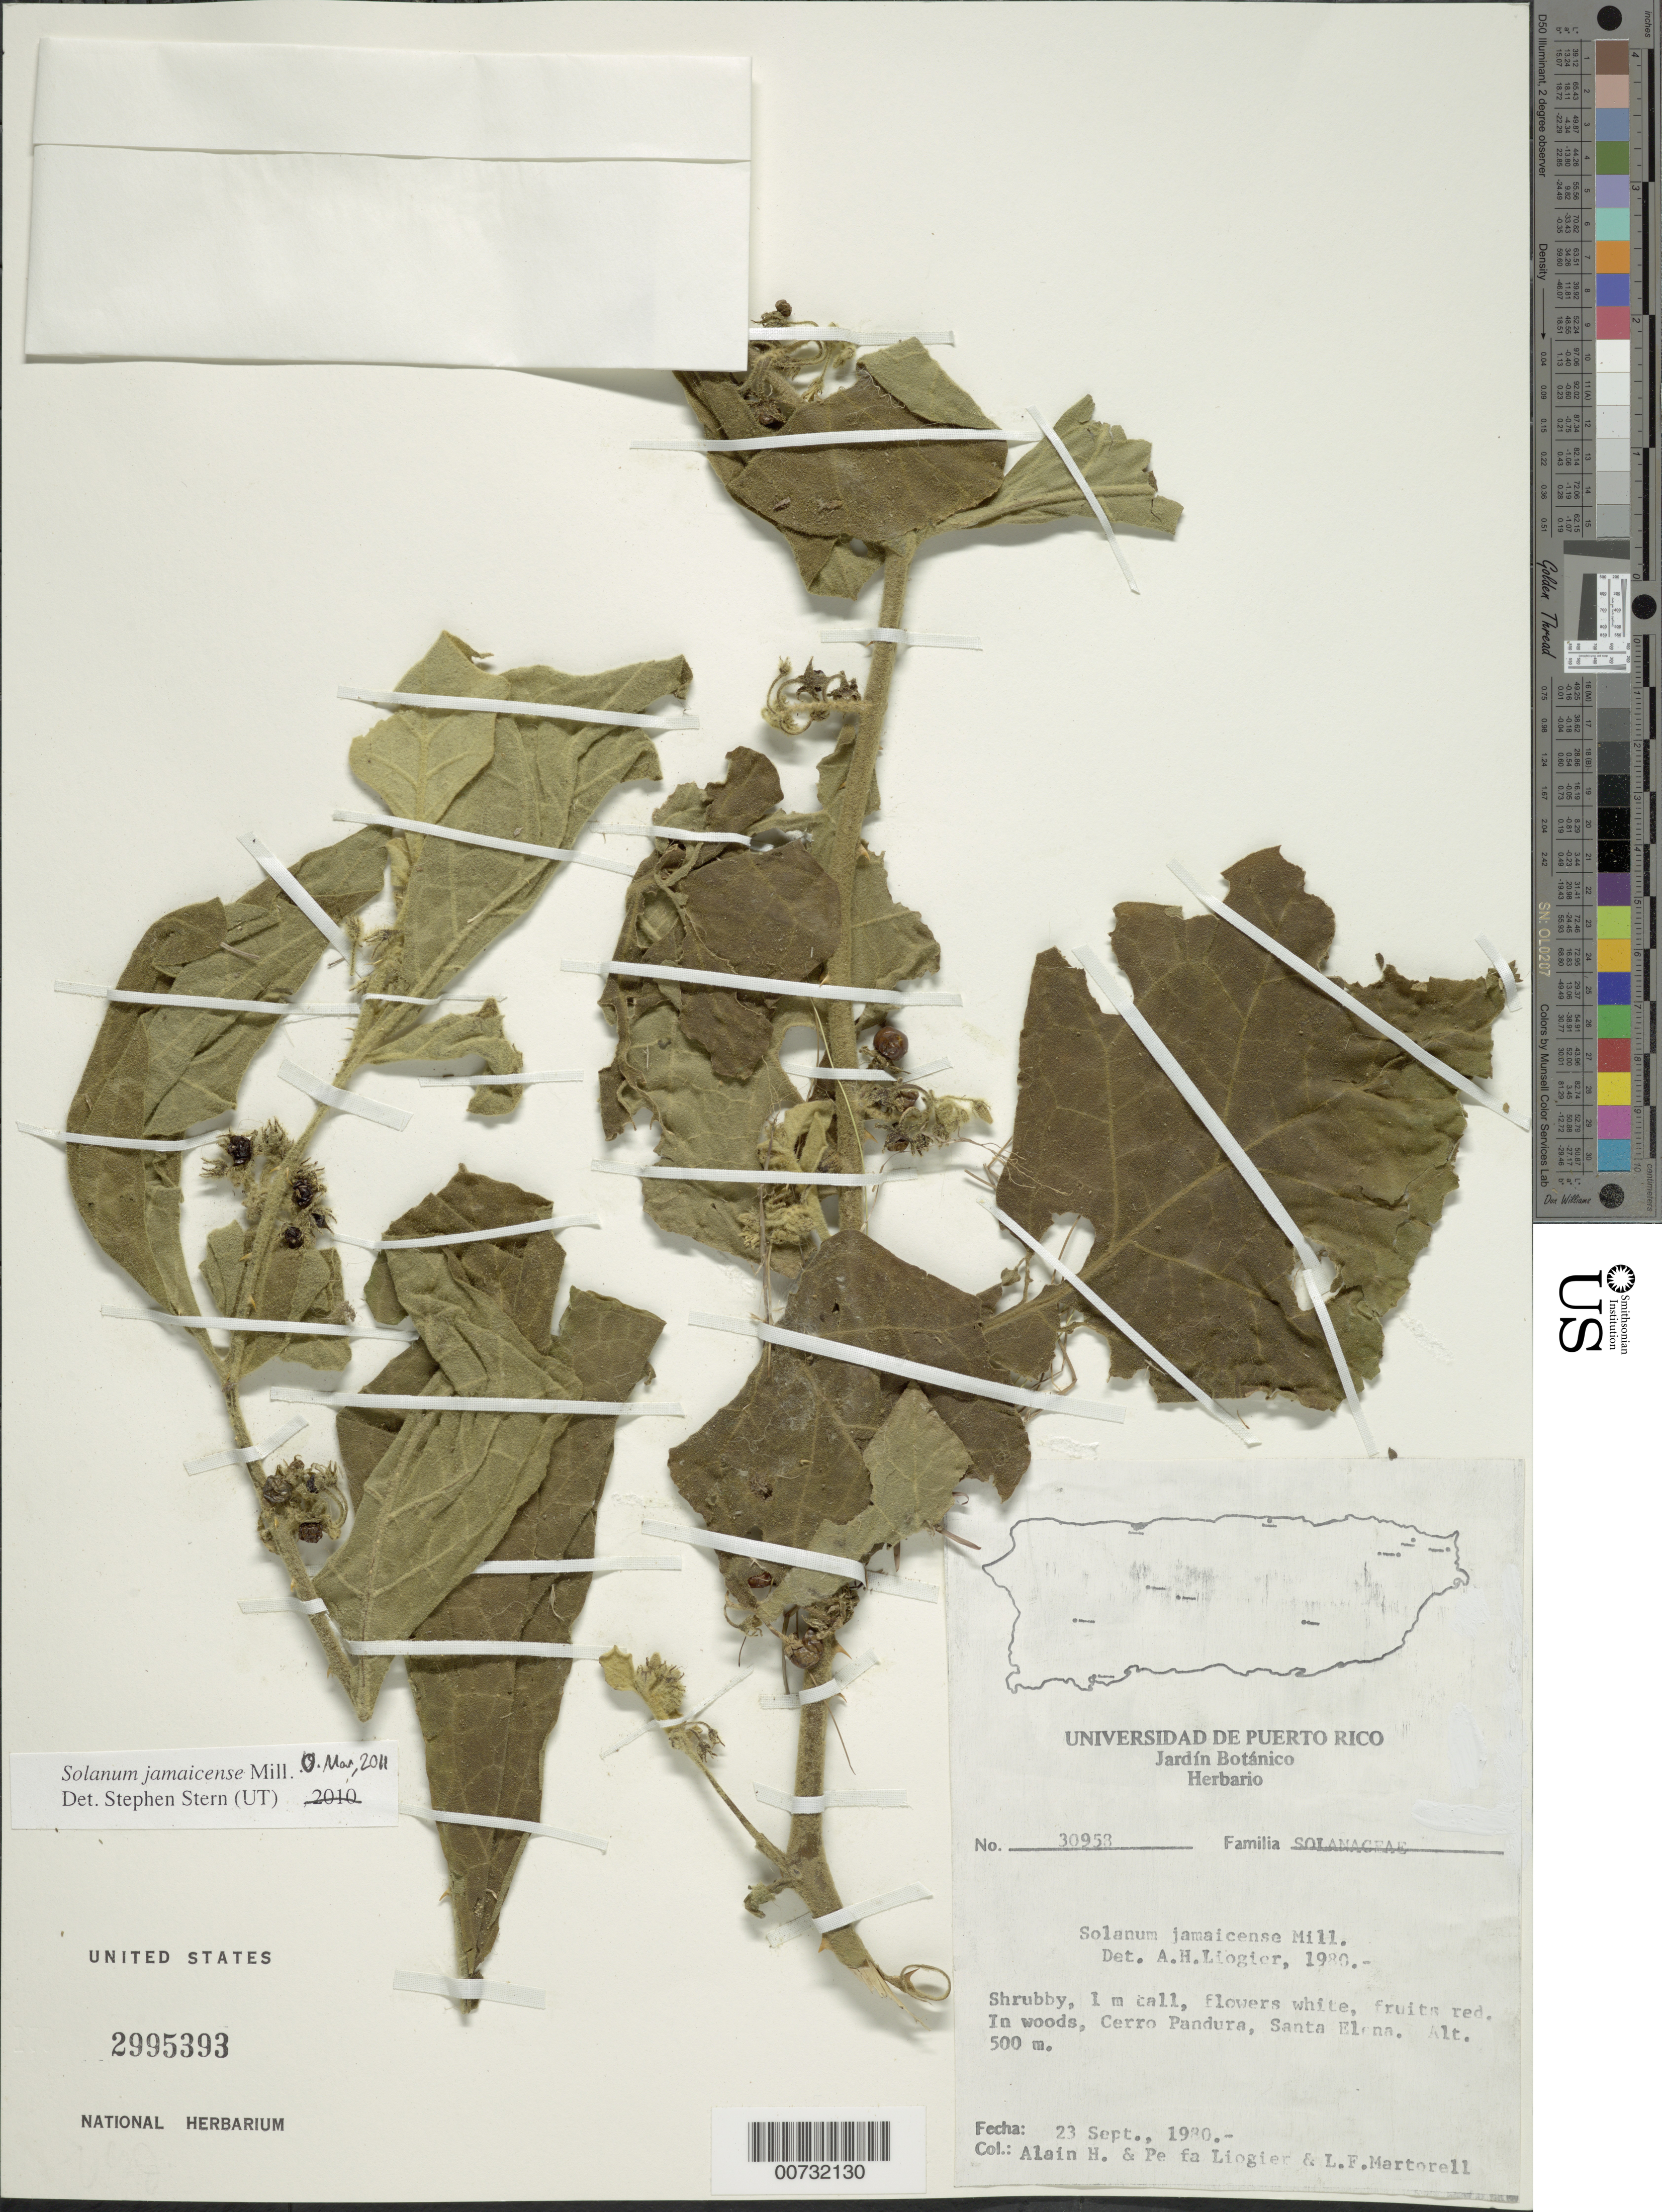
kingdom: Plantae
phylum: Tracheophyta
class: Magnoliopsida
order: Solanales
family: Solanaceae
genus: Solanum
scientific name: Solanum jamaicense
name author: Mill.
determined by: Stern, Stephen, (UNITED STATES)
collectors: A. H. Liogier, M. P. Liogier & L. Martorell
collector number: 30958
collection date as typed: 23 Sep 1980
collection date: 1980-09-23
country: Puerto Rico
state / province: Yabucoa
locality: Cerro Pandura, Santa Elena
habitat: In woods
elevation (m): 500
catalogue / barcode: US 2995393